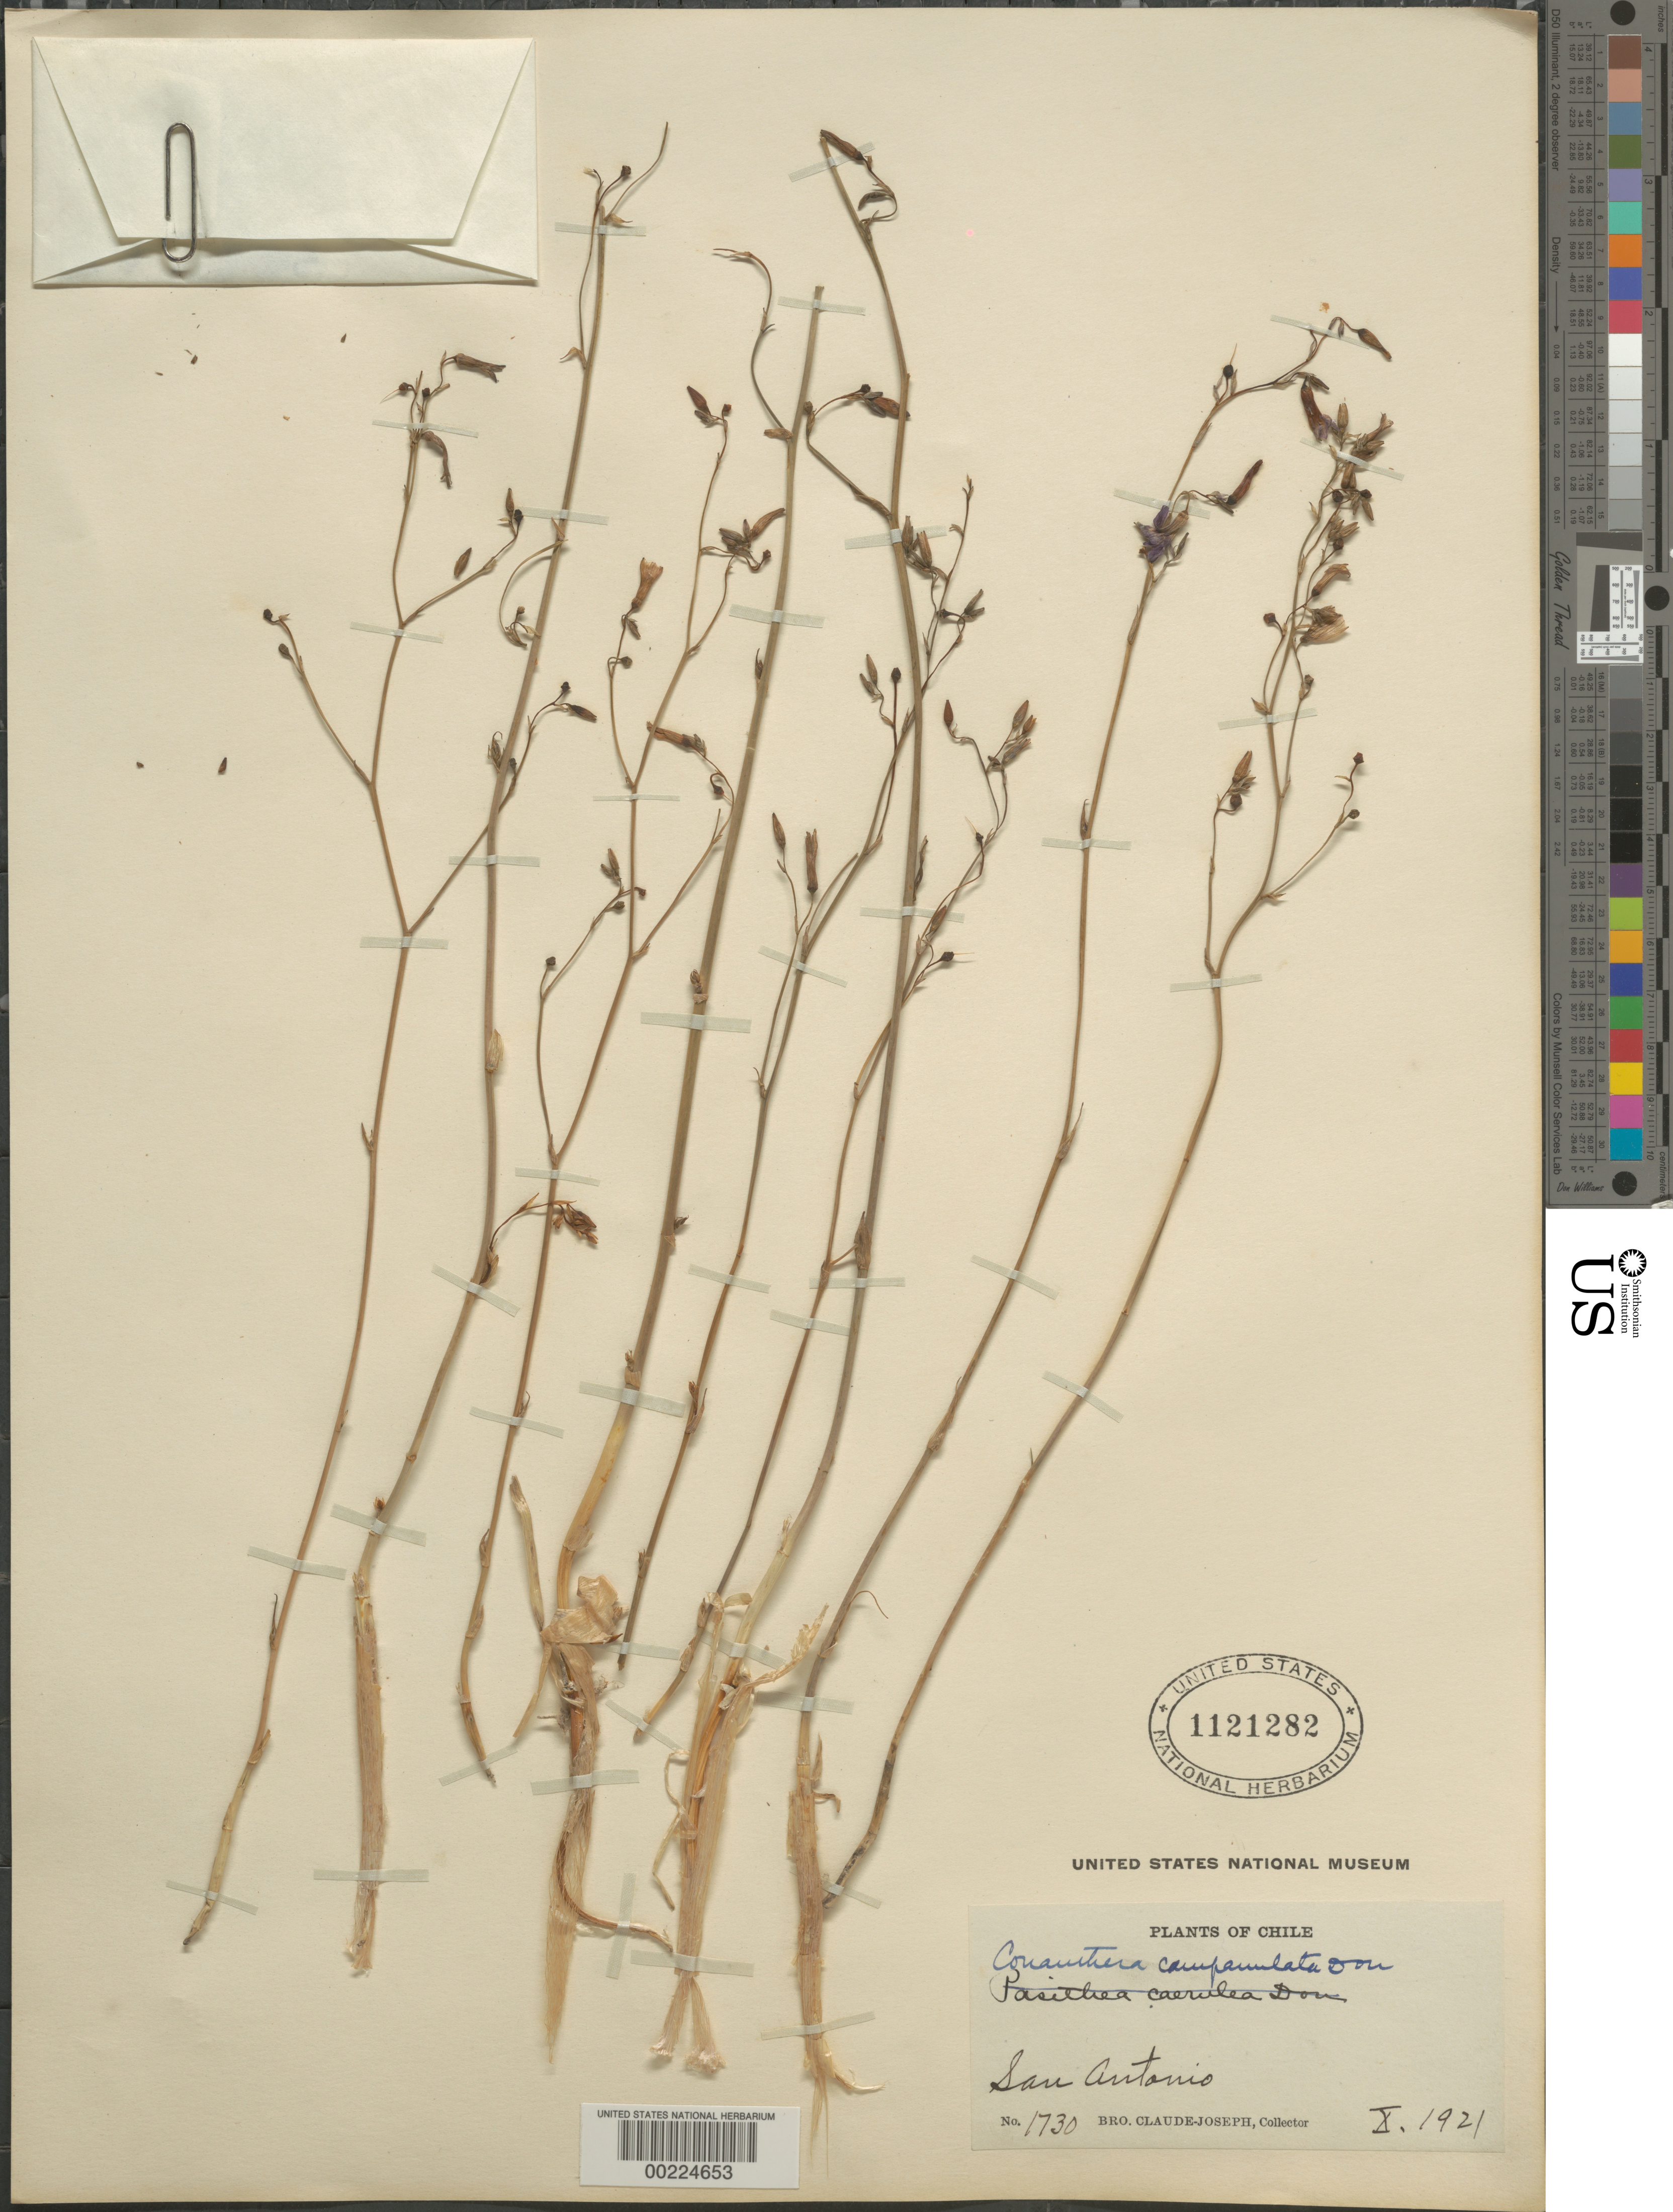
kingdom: Plantae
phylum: Tracheophyta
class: Liliopsida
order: Asparagales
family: Tecophilaeaceae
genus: Conanthera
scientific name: Conanthera campanulata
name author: Lindl.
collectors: Bro. Claude-Joseph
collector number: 1730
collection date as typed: Oct 1921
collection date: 1921-10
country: Chile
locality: San antonio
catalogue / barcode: US 1121282